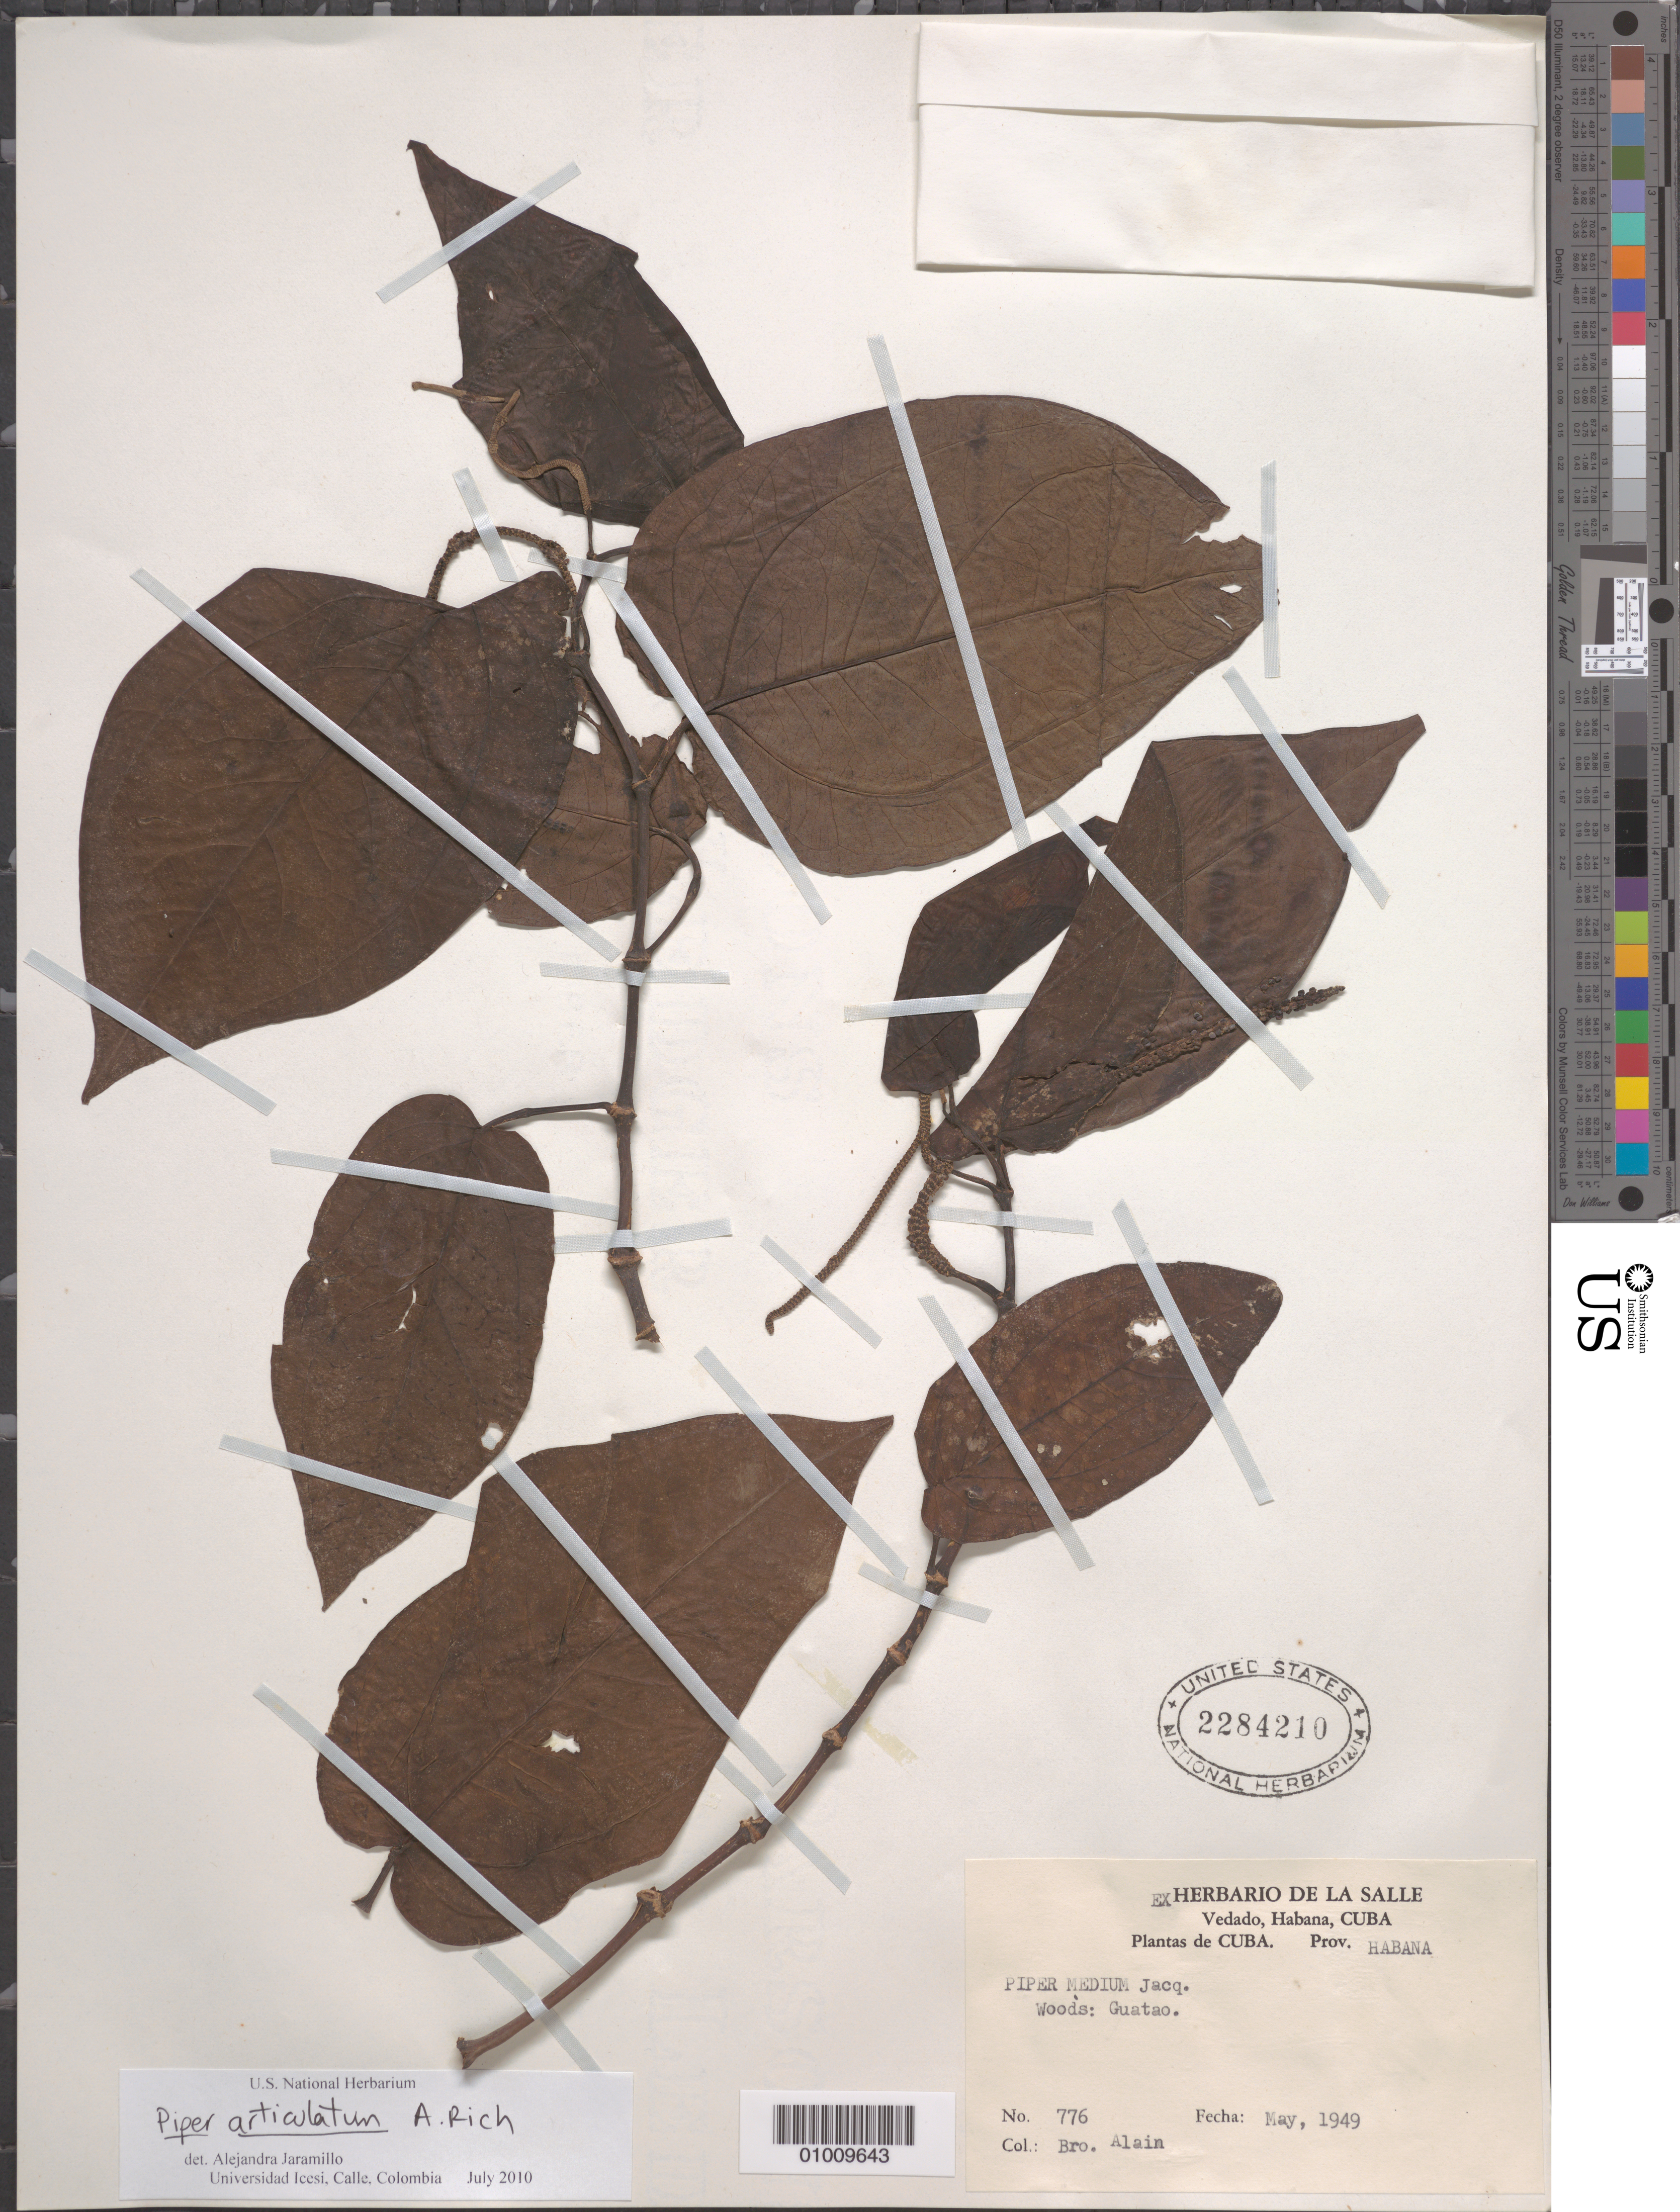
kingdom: Plantae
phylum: Tracheophyta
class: Magnoliopsida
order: Piperales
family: Piperaceae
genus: Piper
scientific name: Piper amalago var. amalago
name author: L.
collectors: A. H. Liogier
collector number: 776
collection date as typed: May 1949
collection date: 1949-05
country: Cuba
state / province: La Habana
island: Cuba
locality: Woods: Guatao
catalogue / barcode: US 2284210